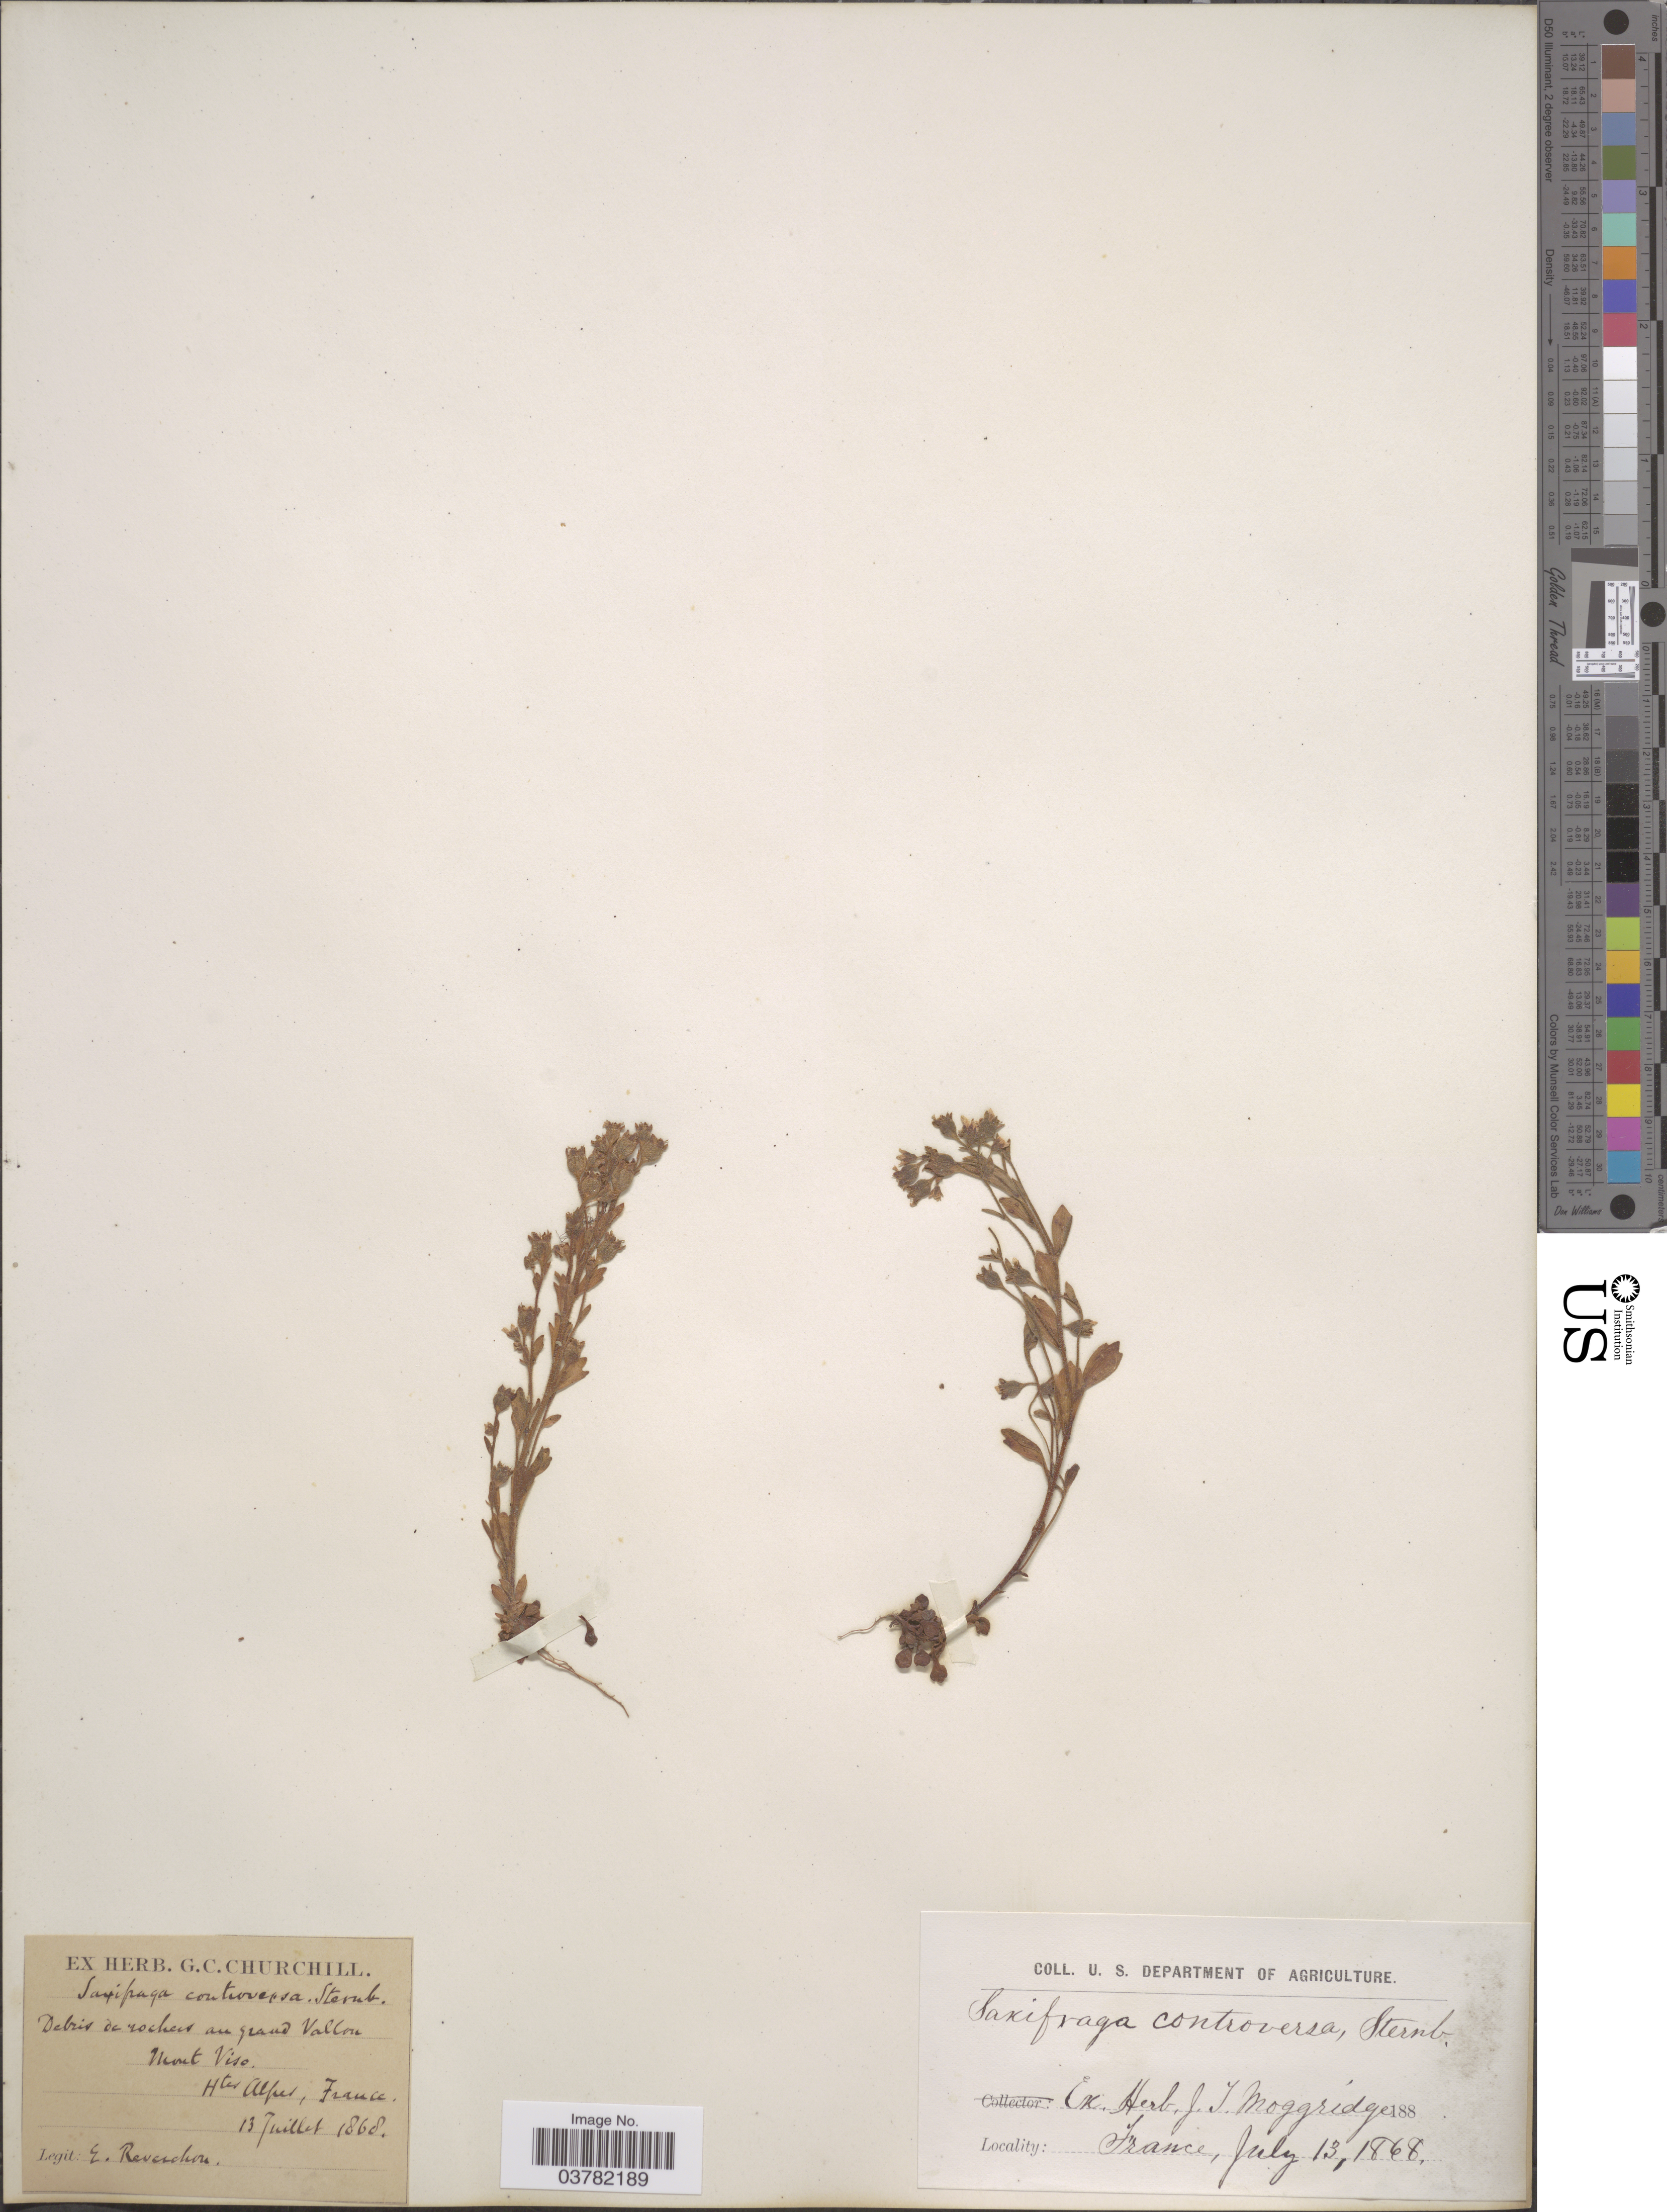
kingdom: Plantae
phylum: Tracheophyta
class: Magnoliopsida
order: Saxifragales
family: Saxifragaceae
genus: Saxifraga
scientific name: Saxifraga controversa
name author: Sternb.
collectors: E. Reverchon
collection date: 1868-07-13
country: France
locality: Debris de rochers au grand Vallon. Mont Viso. Htes Alpes.